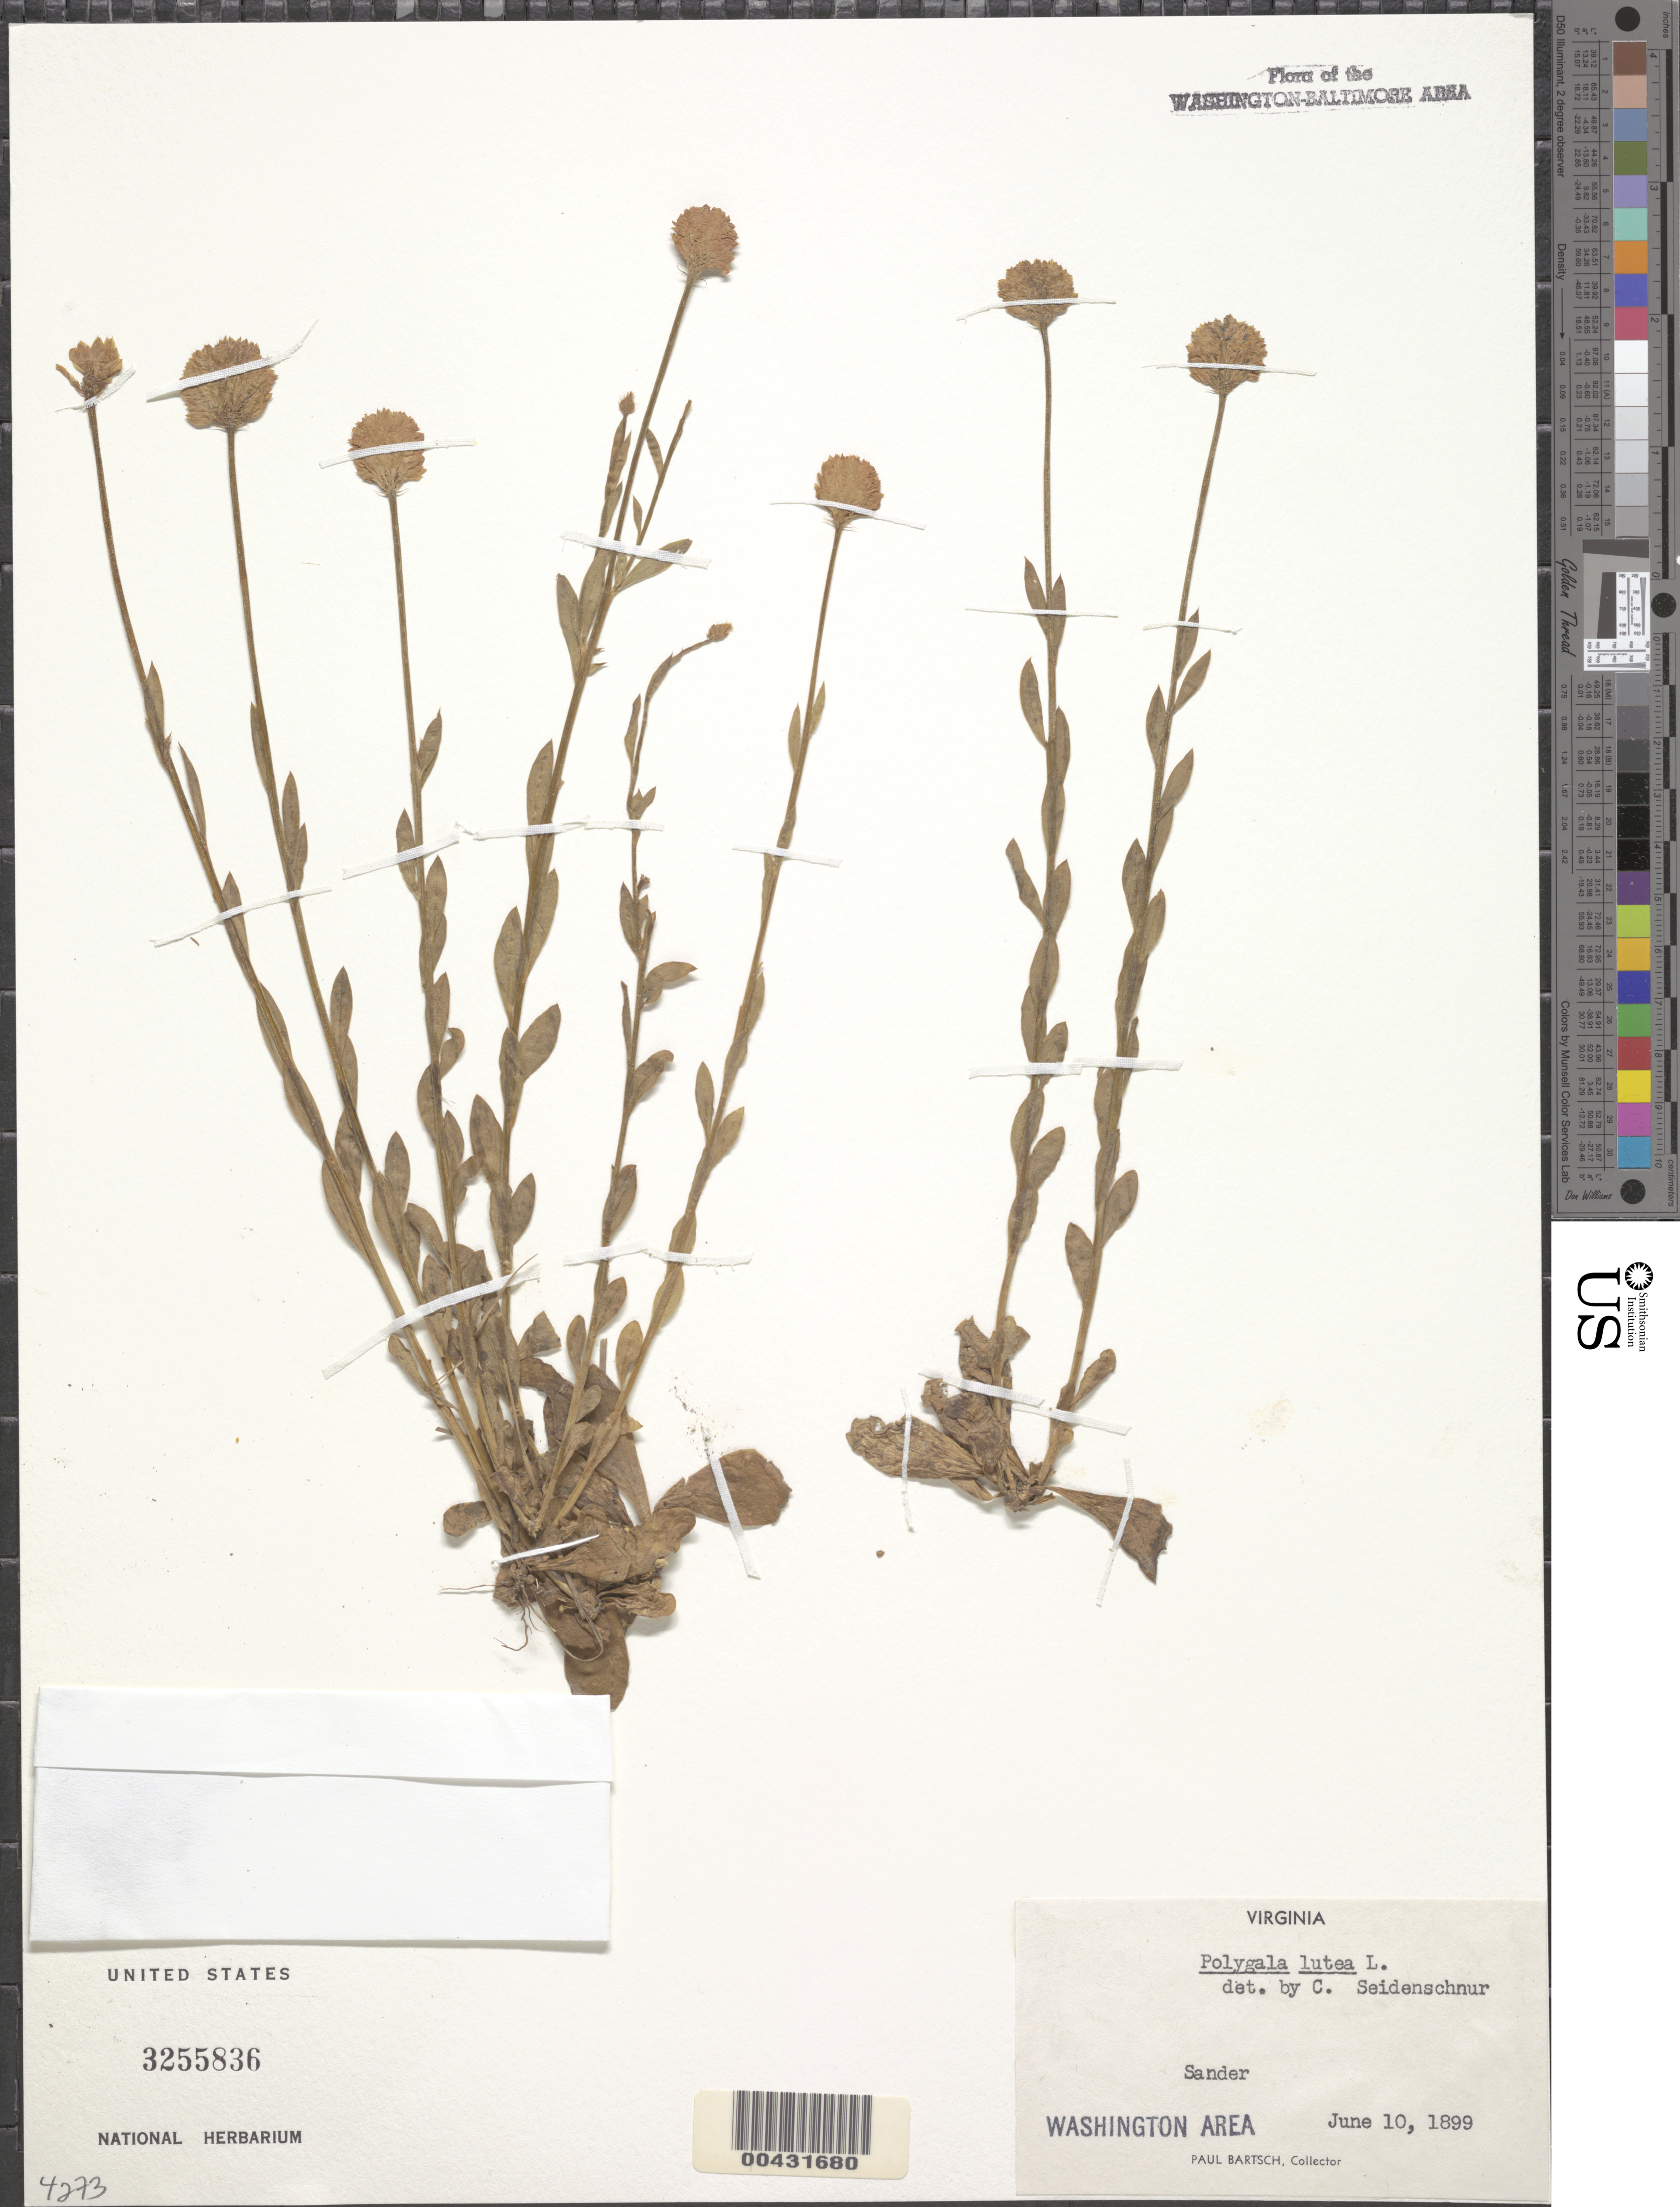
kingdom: Plantae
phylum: Tracheophyta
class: Magnoliopsida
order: Fabales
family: Polygalaceae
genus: Polygala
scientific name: Polygala lutea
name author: L.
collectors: P. Bartsch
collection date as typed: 10 Jun 1899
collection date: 1899-06-10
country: United States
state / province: Virginia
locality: Sander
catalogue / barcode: US 3255836